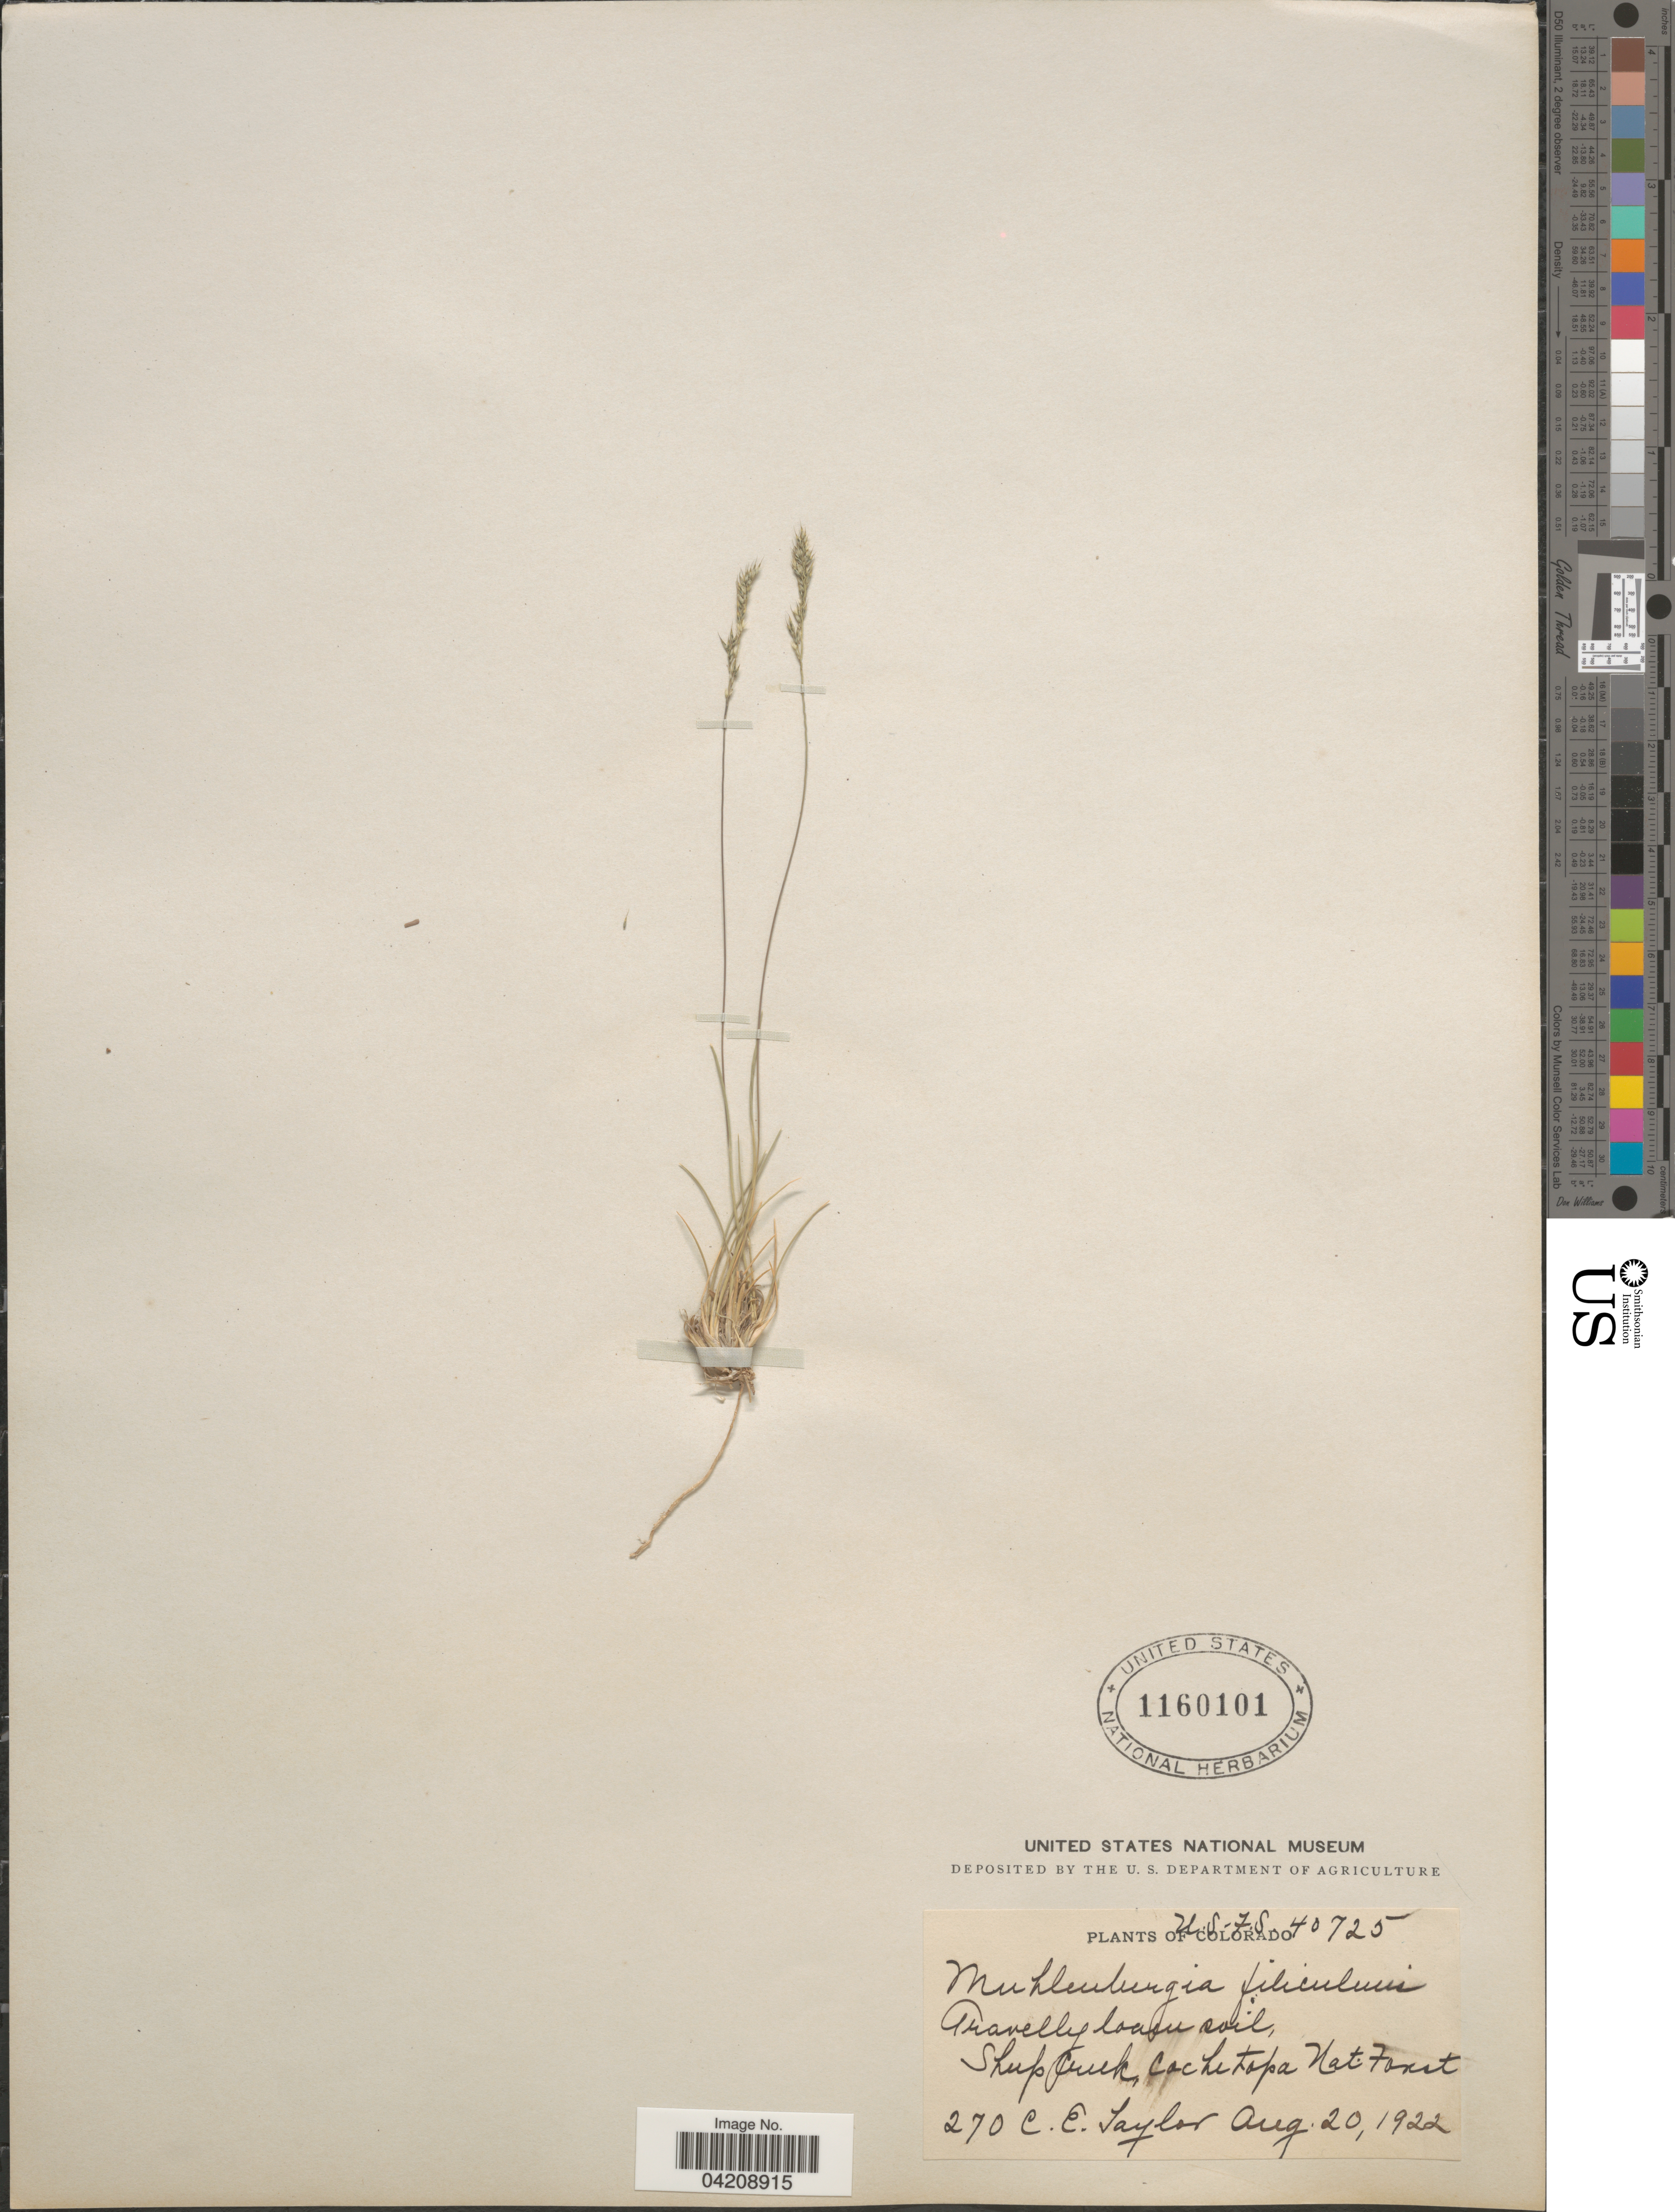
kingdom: Plantae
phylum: Tracheophyta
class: Liliopsida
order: Poales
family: Poaceae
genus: Muhlenbergia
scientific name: Muhlenbergia filiformis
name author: (Thurb. ex S. Watson) Rydb.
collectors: C. Taylor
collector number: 270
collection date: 1922-08-20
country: United States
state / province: Colorado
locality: U.S-7.S. 40725. Sheep Creek, Cachetopa Nat. Forest.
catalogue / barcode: US 1160101